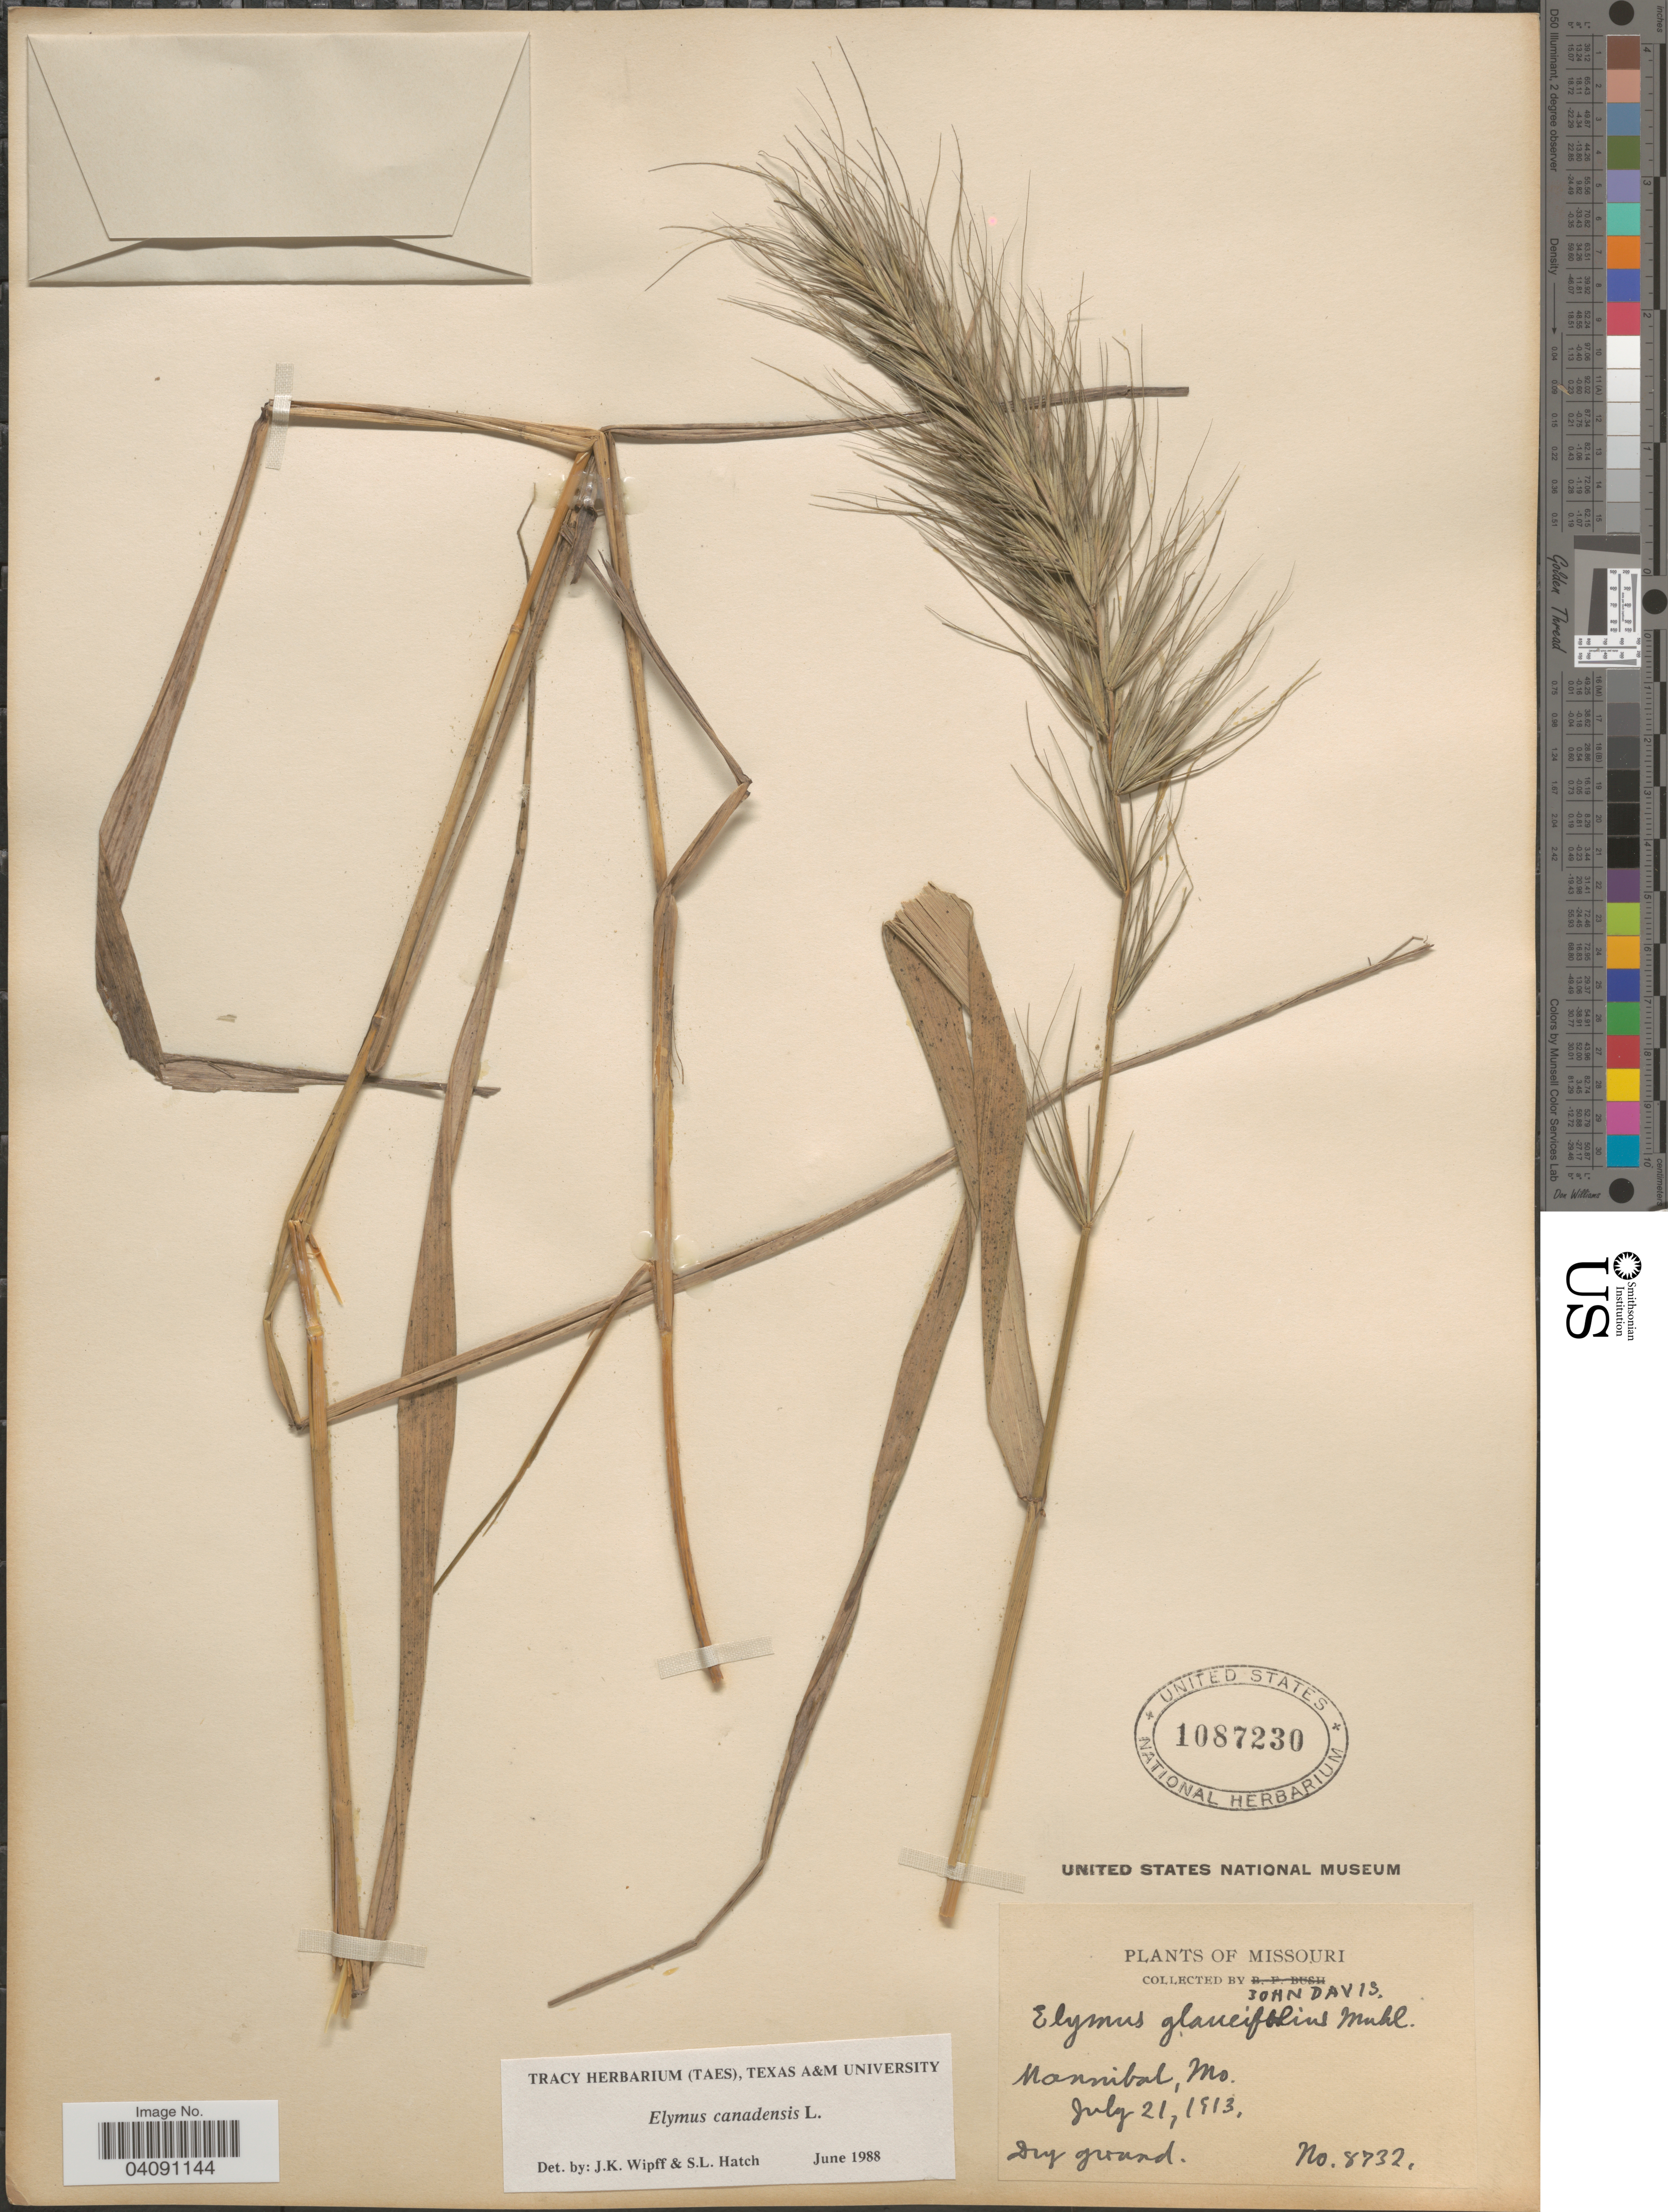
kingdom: Plantae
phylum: Tracheophyta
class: Liliopsida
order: Poales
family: Poaceae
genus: Elymus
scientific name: Elymus canadensis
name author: L.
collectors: J. Davis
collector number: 8732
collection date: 1913-07-21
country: United States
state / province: Missouri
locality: Hannibal.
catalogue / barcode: US 1087230